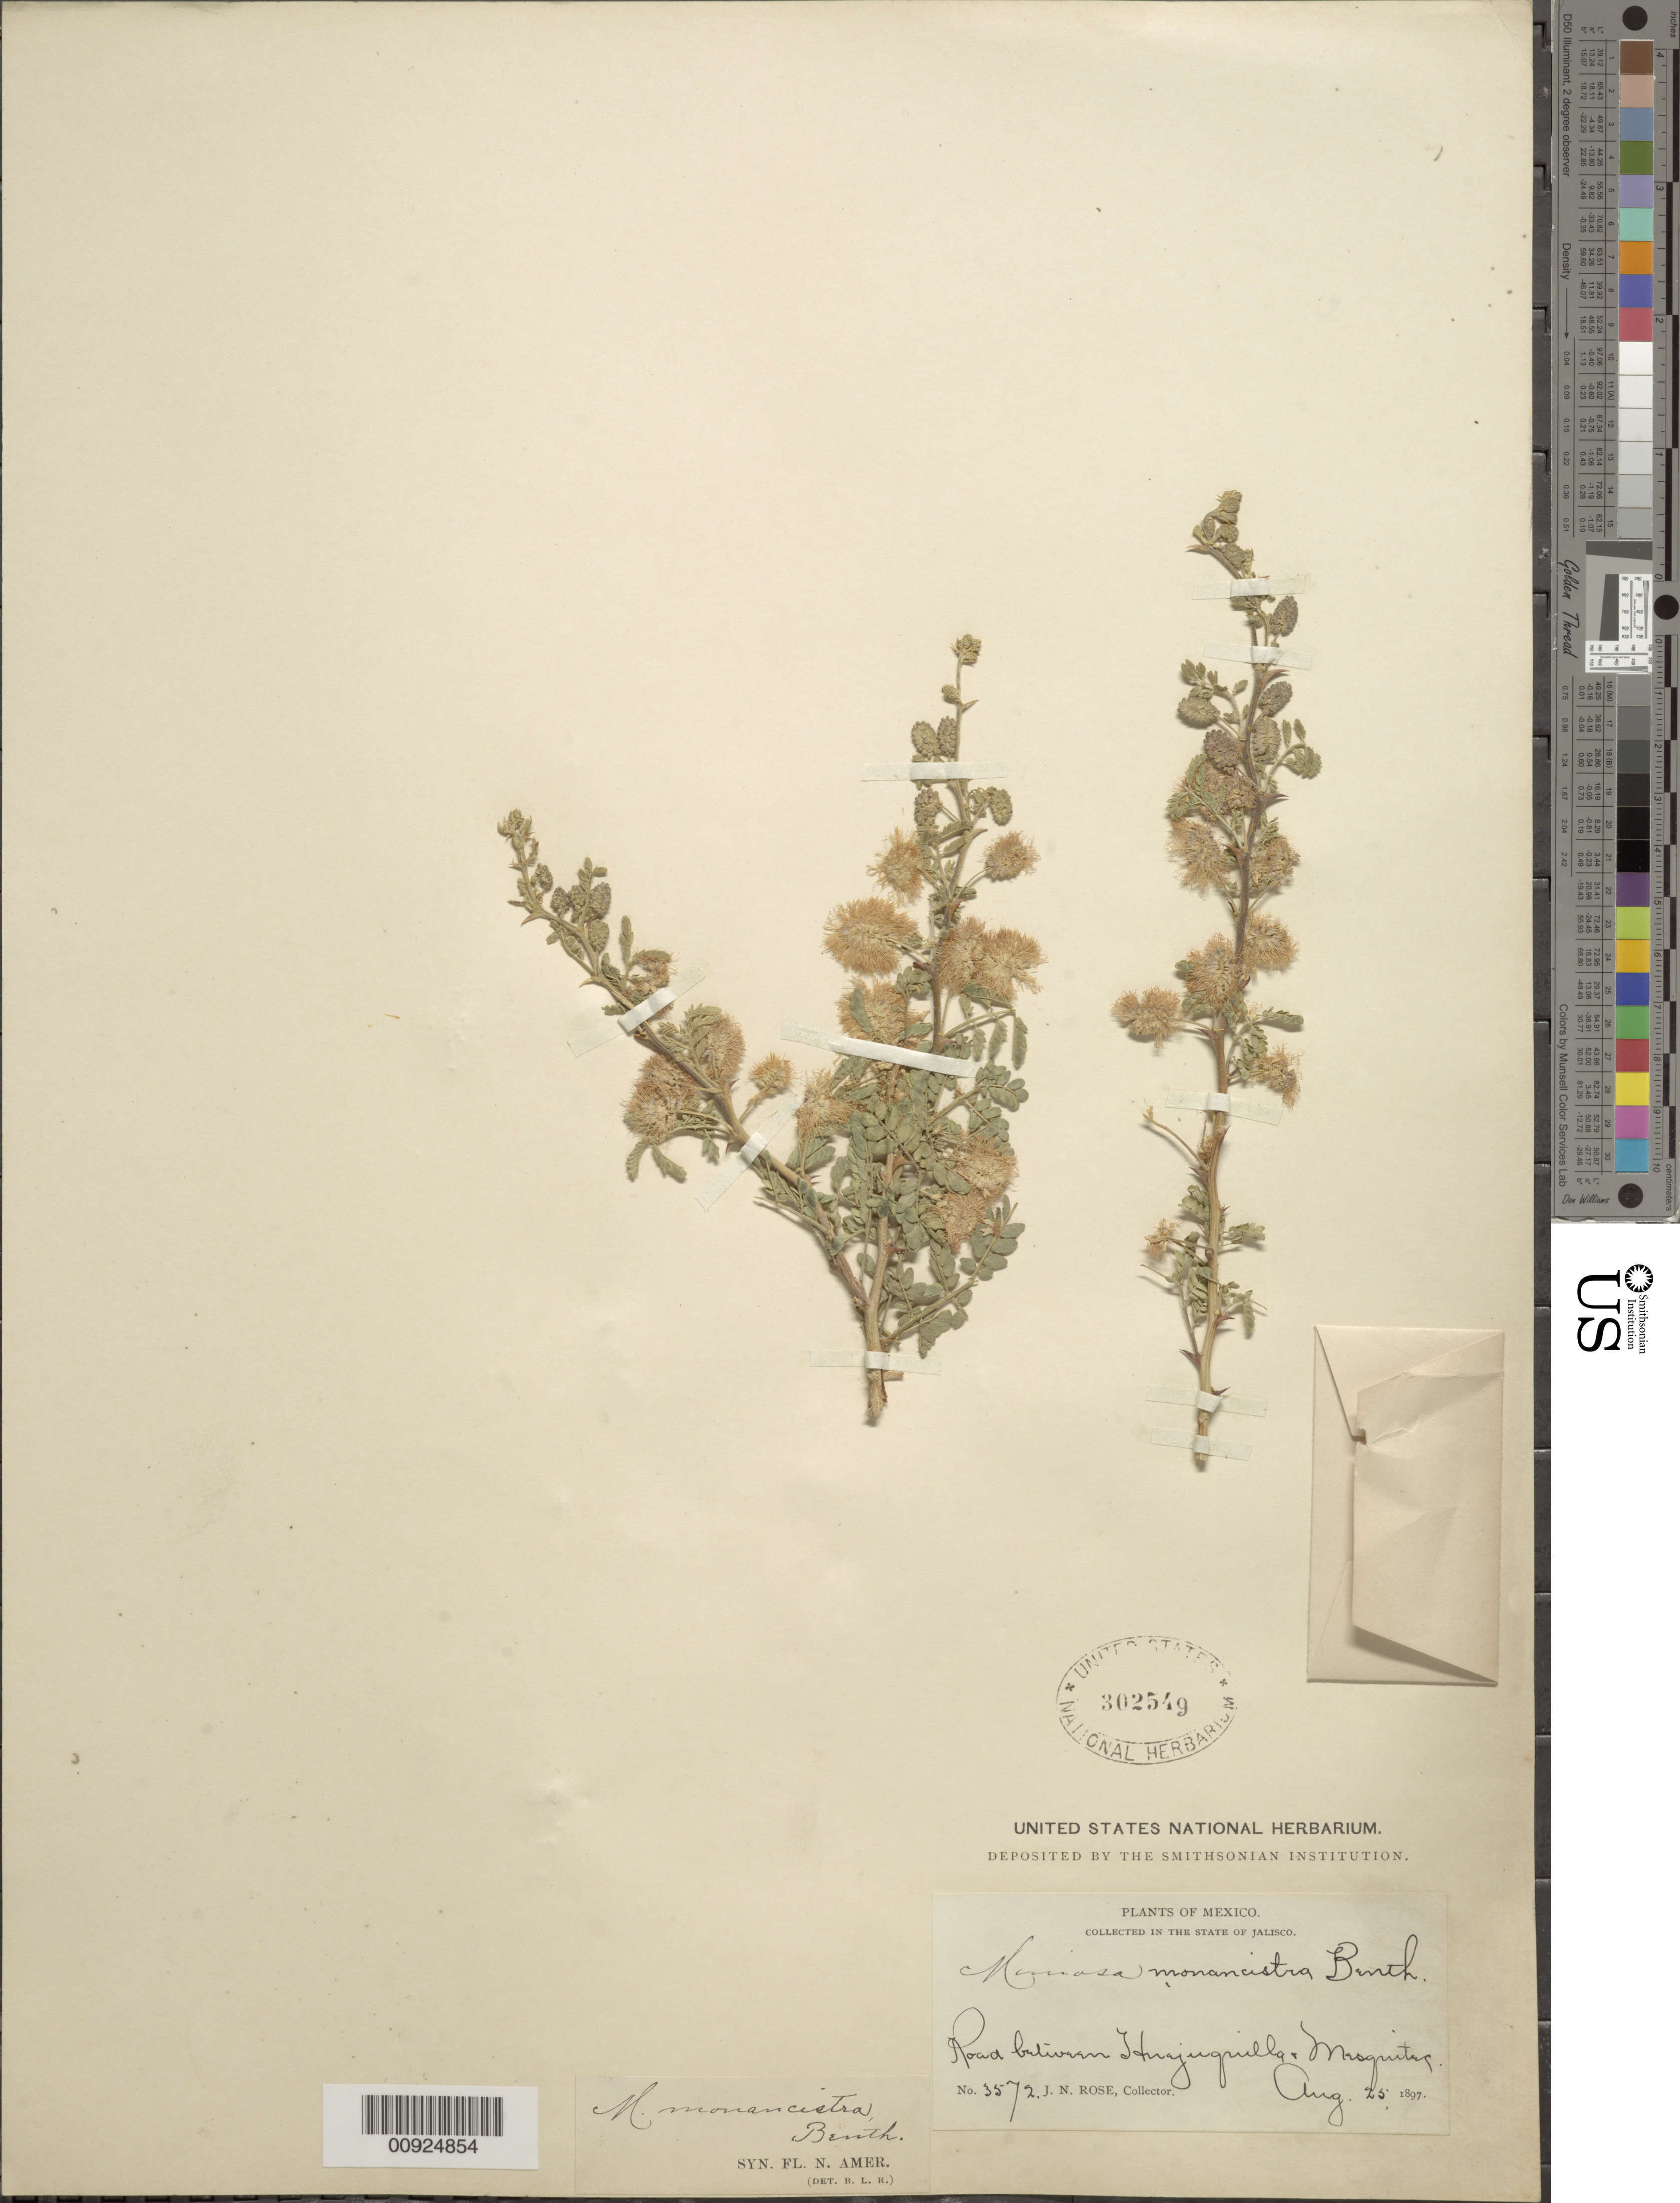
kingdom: Plantae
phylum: Tracheophyta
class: Magnoliopsida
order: Fabales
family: Fabaceae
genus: Mimosa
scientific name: Mimosa monancistra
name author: Benth.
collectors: J. N. Rose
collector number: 3572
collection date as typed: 25 Aug 1897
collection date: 1897-08-25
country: Mexico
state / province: Jalisco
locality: Road between Huejuquilla & Mesquitec.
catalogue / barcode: US 302549